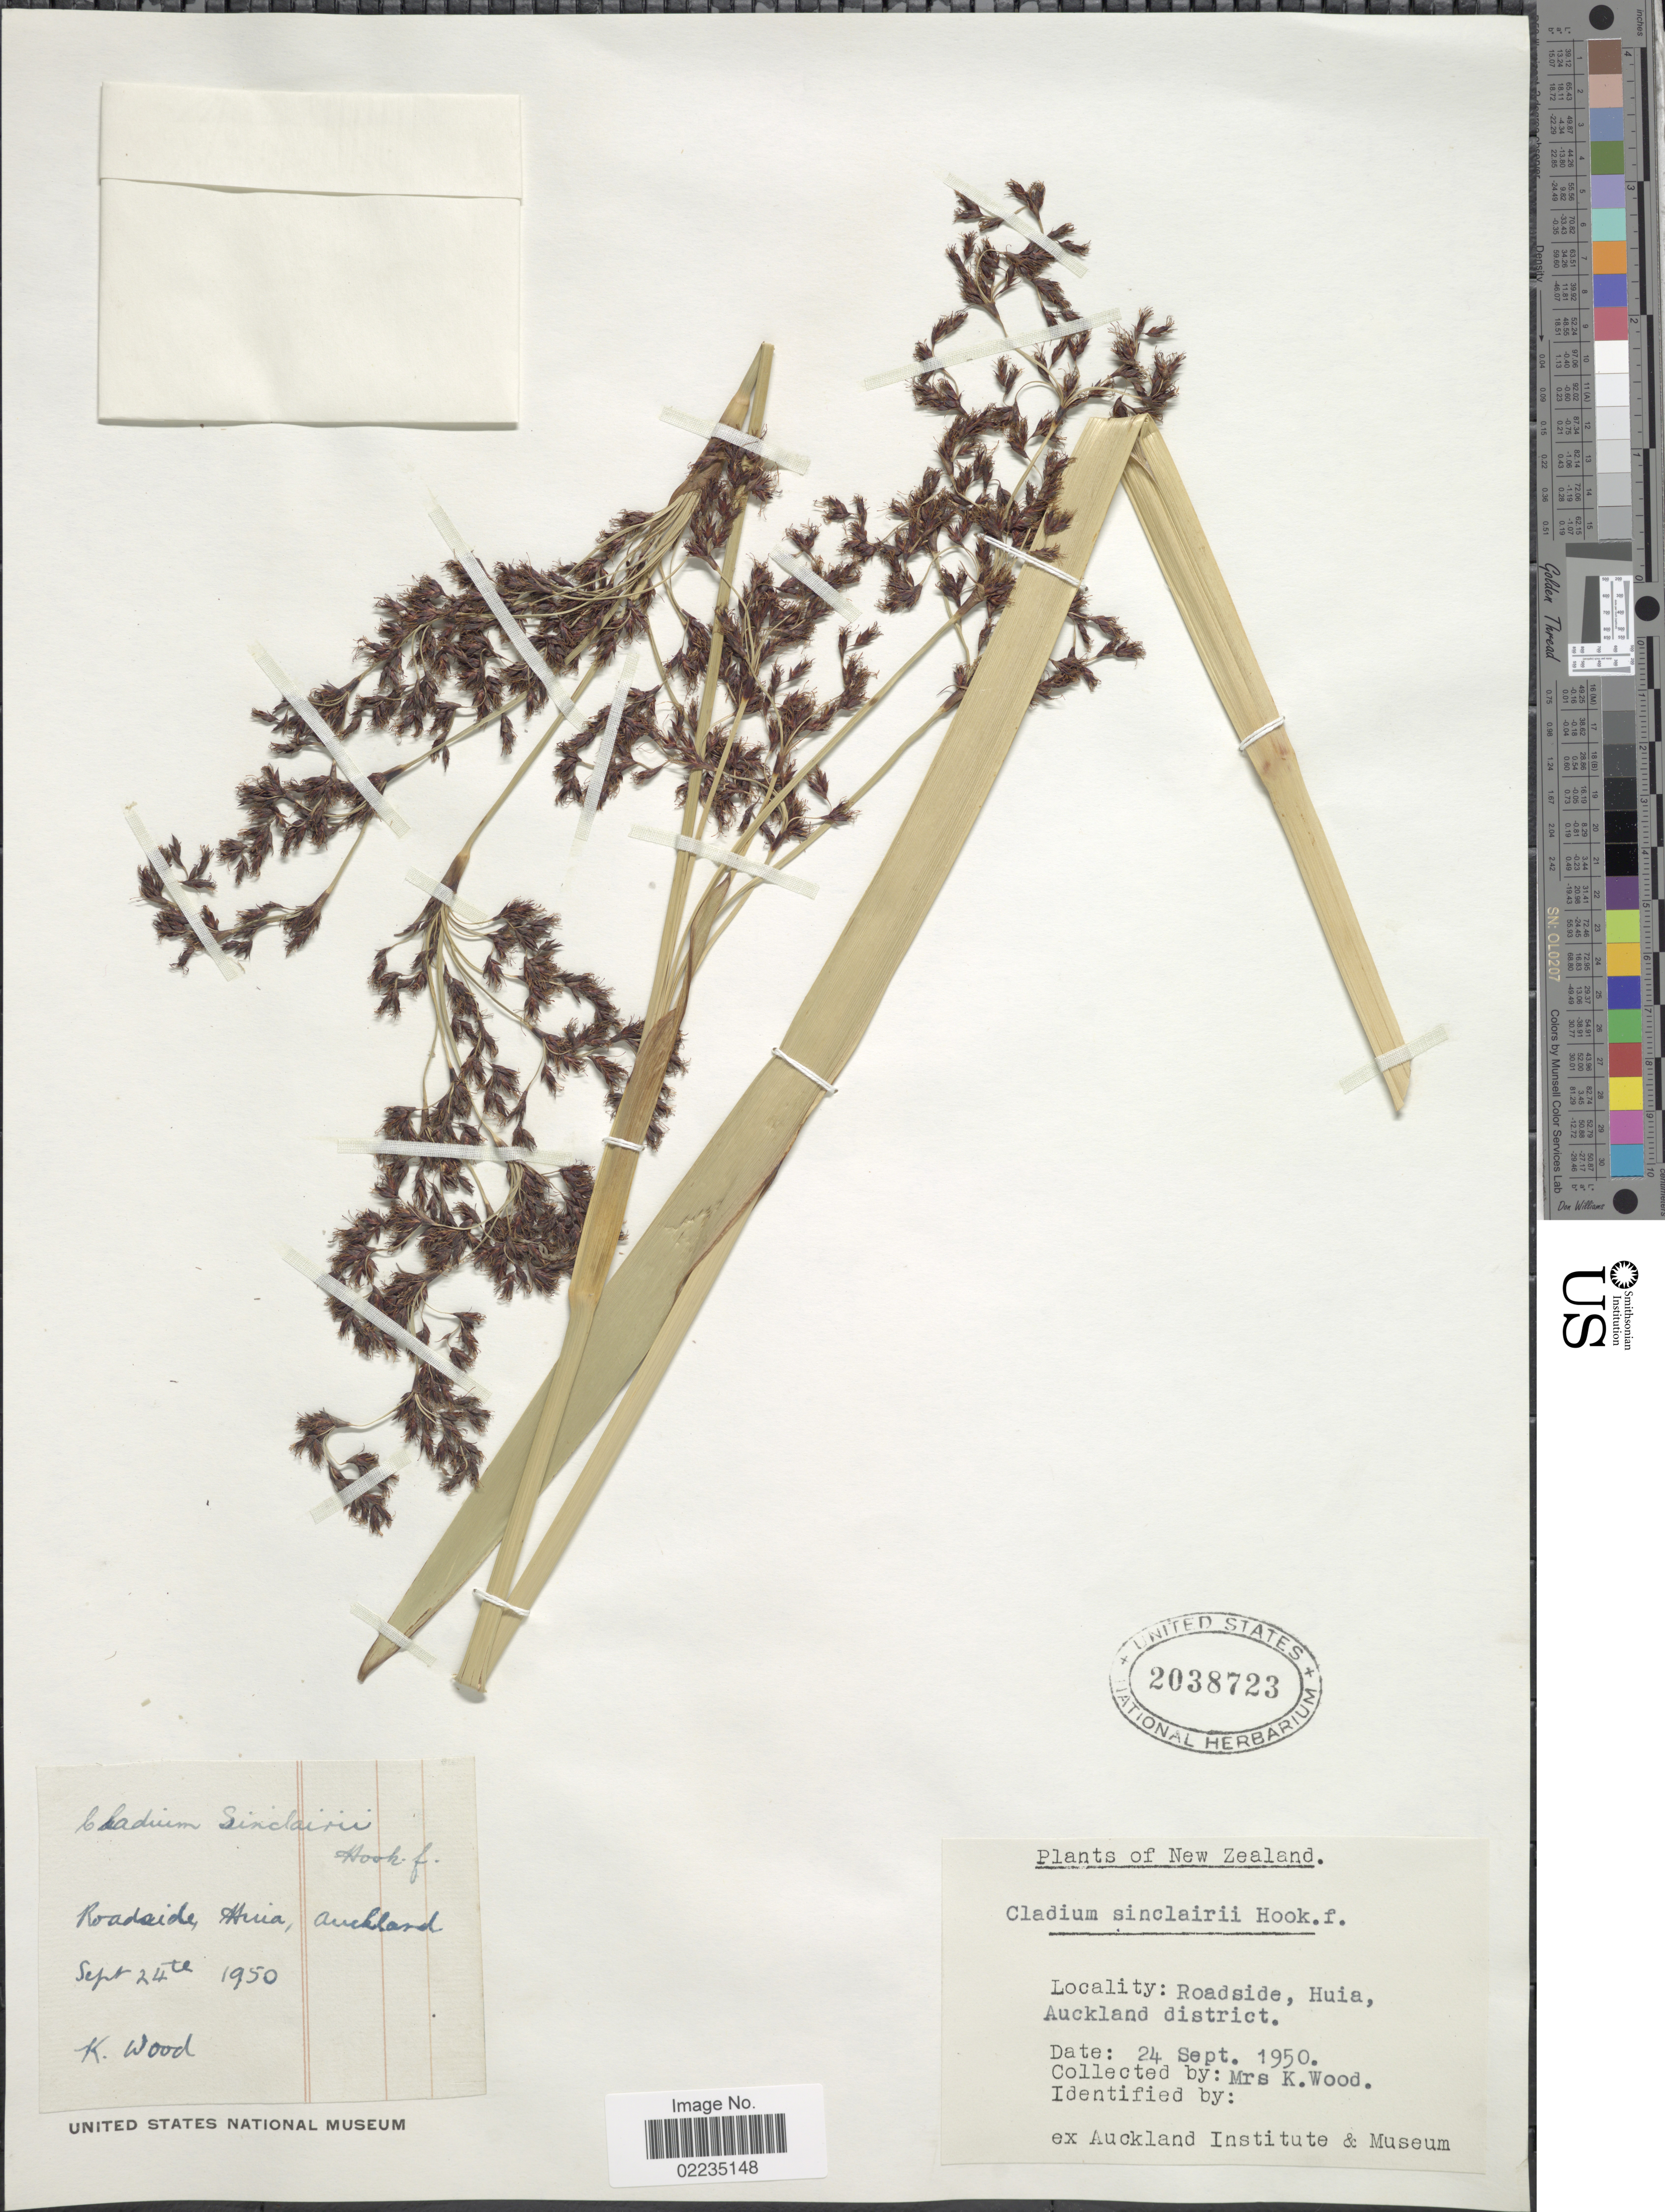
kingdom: Plantae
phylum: Tracheophyta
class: Liliopsida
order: Poales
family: Cyperaceae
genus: Machaerina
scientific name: Machaerina sinclairii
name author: (Hook. f.) T. Koyama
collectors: K. Wood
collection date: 1950-09-24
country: New Zealand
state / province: Auckland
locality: Roadside, Huia, Auckland District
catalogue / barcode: US 2038723